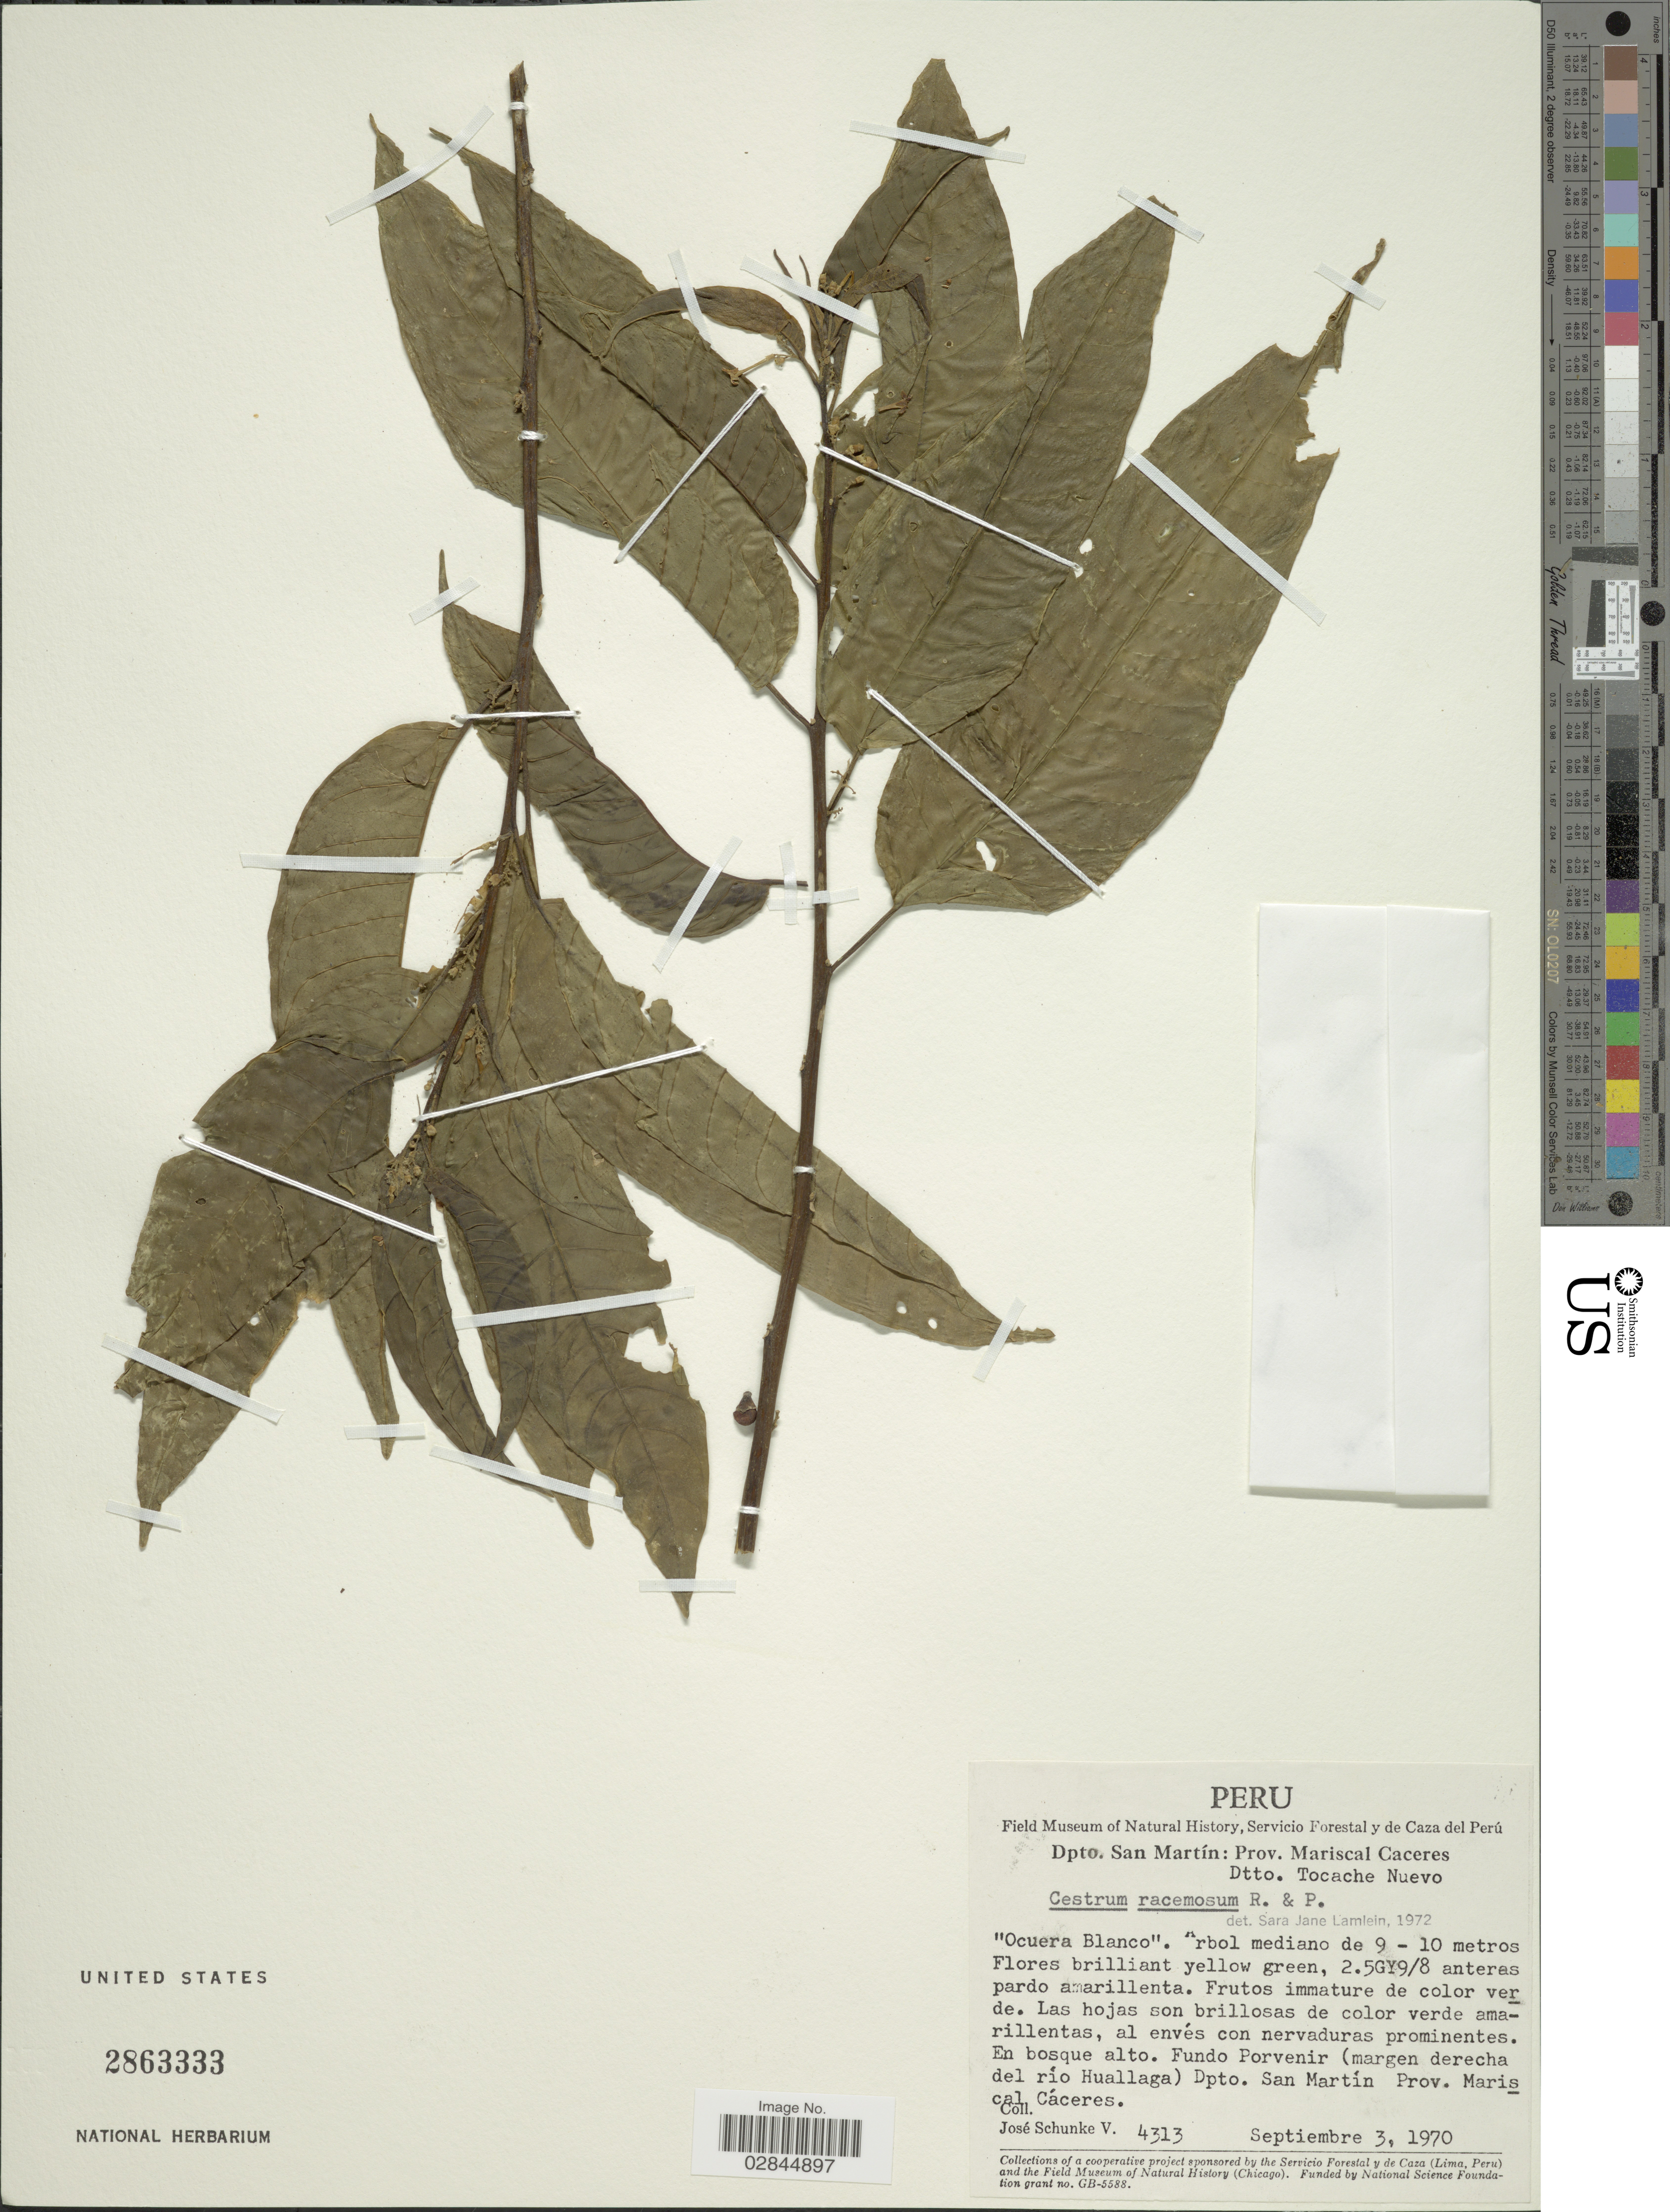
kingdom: Plantae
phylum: Tracheophyta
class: Magnoliopsida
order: Solanales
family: Solanaceae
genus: Cestrum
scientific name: Cestrum racemosum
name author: Ruiz & Pav.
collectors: J. Schunke Vigo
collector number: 4313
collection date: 1970-09-03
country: Peru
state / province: San Martín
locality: Dpto. San Martín: Prov. Mariscal Caceres. Dtto. Tocache Nuevo. Fundo Porvenir (margen derecha del río Huallaga) Dpto. San Martín Prov. Mariscal Cáceres.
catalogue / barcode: US 2863333